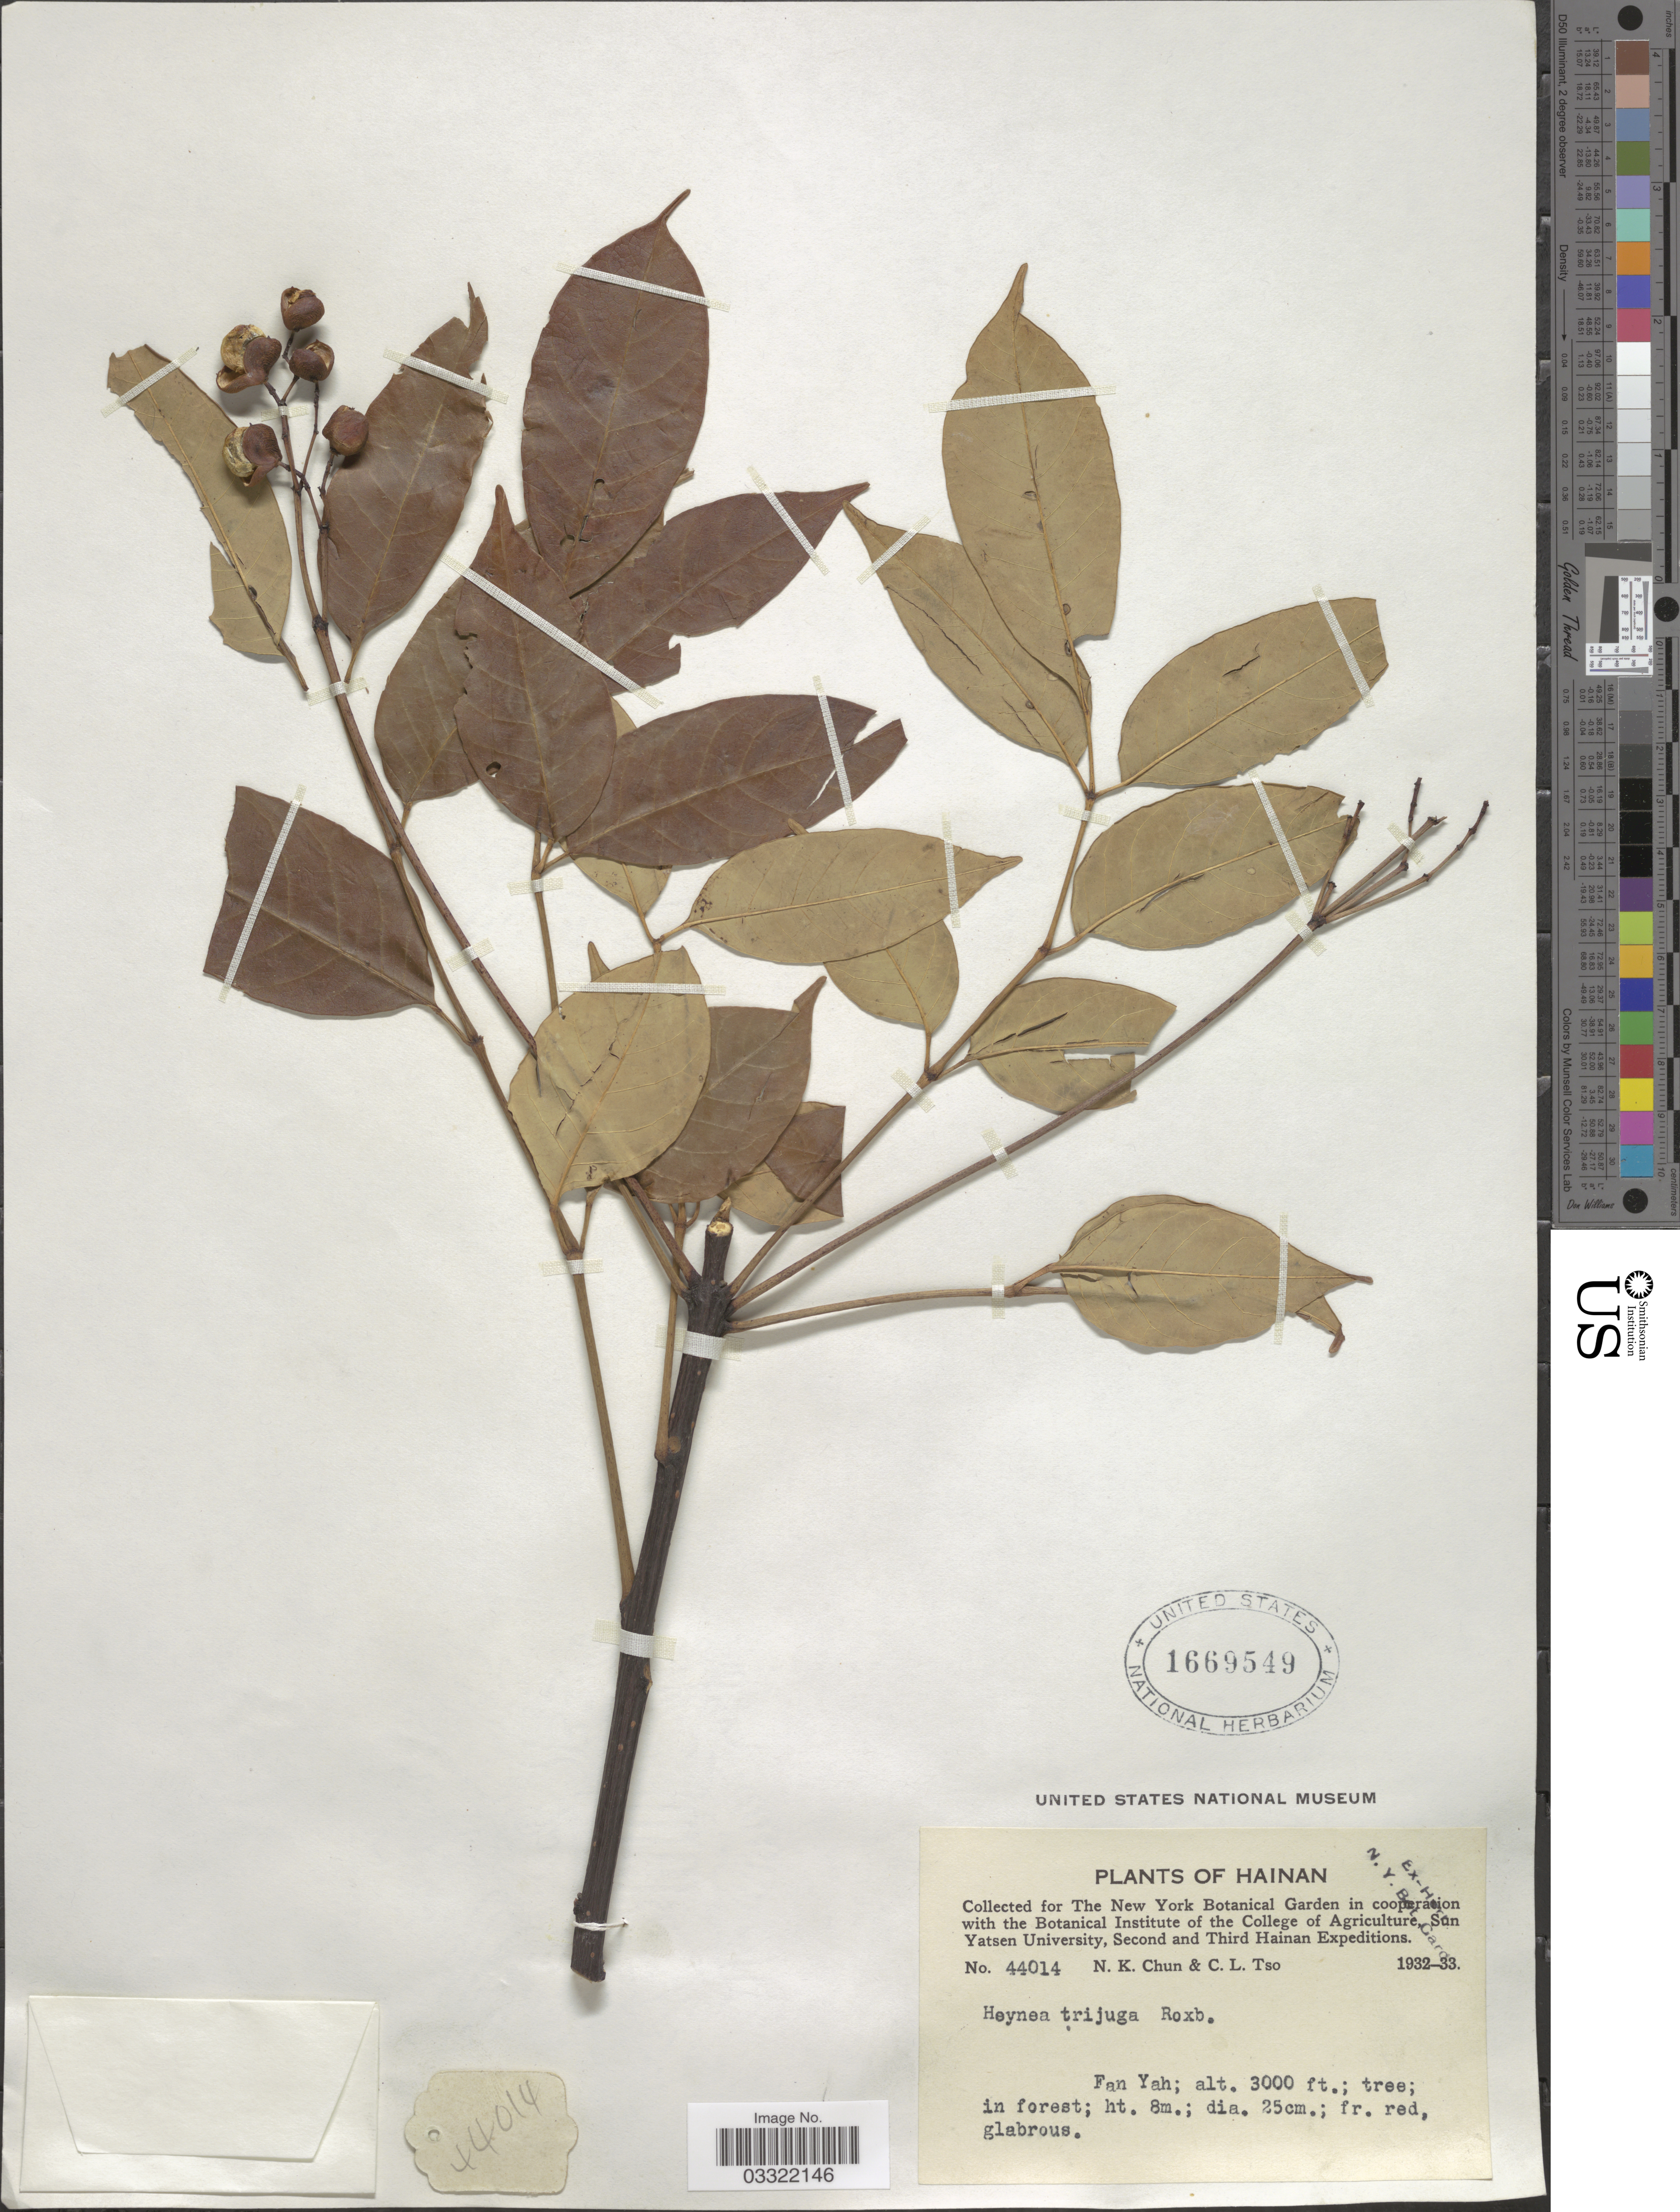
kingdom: Plantae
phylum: Tracheophyta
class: Magnoliopsida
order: Sapindales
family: Meliaceae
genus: Heynea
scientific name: Heynea trijuga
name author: Roxb.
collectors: N. K. Chun & C. Tso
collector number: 44014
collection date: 1932/1933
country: China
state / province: Hainan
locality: Fan Yah.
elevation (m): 914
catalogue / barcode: US 1669549